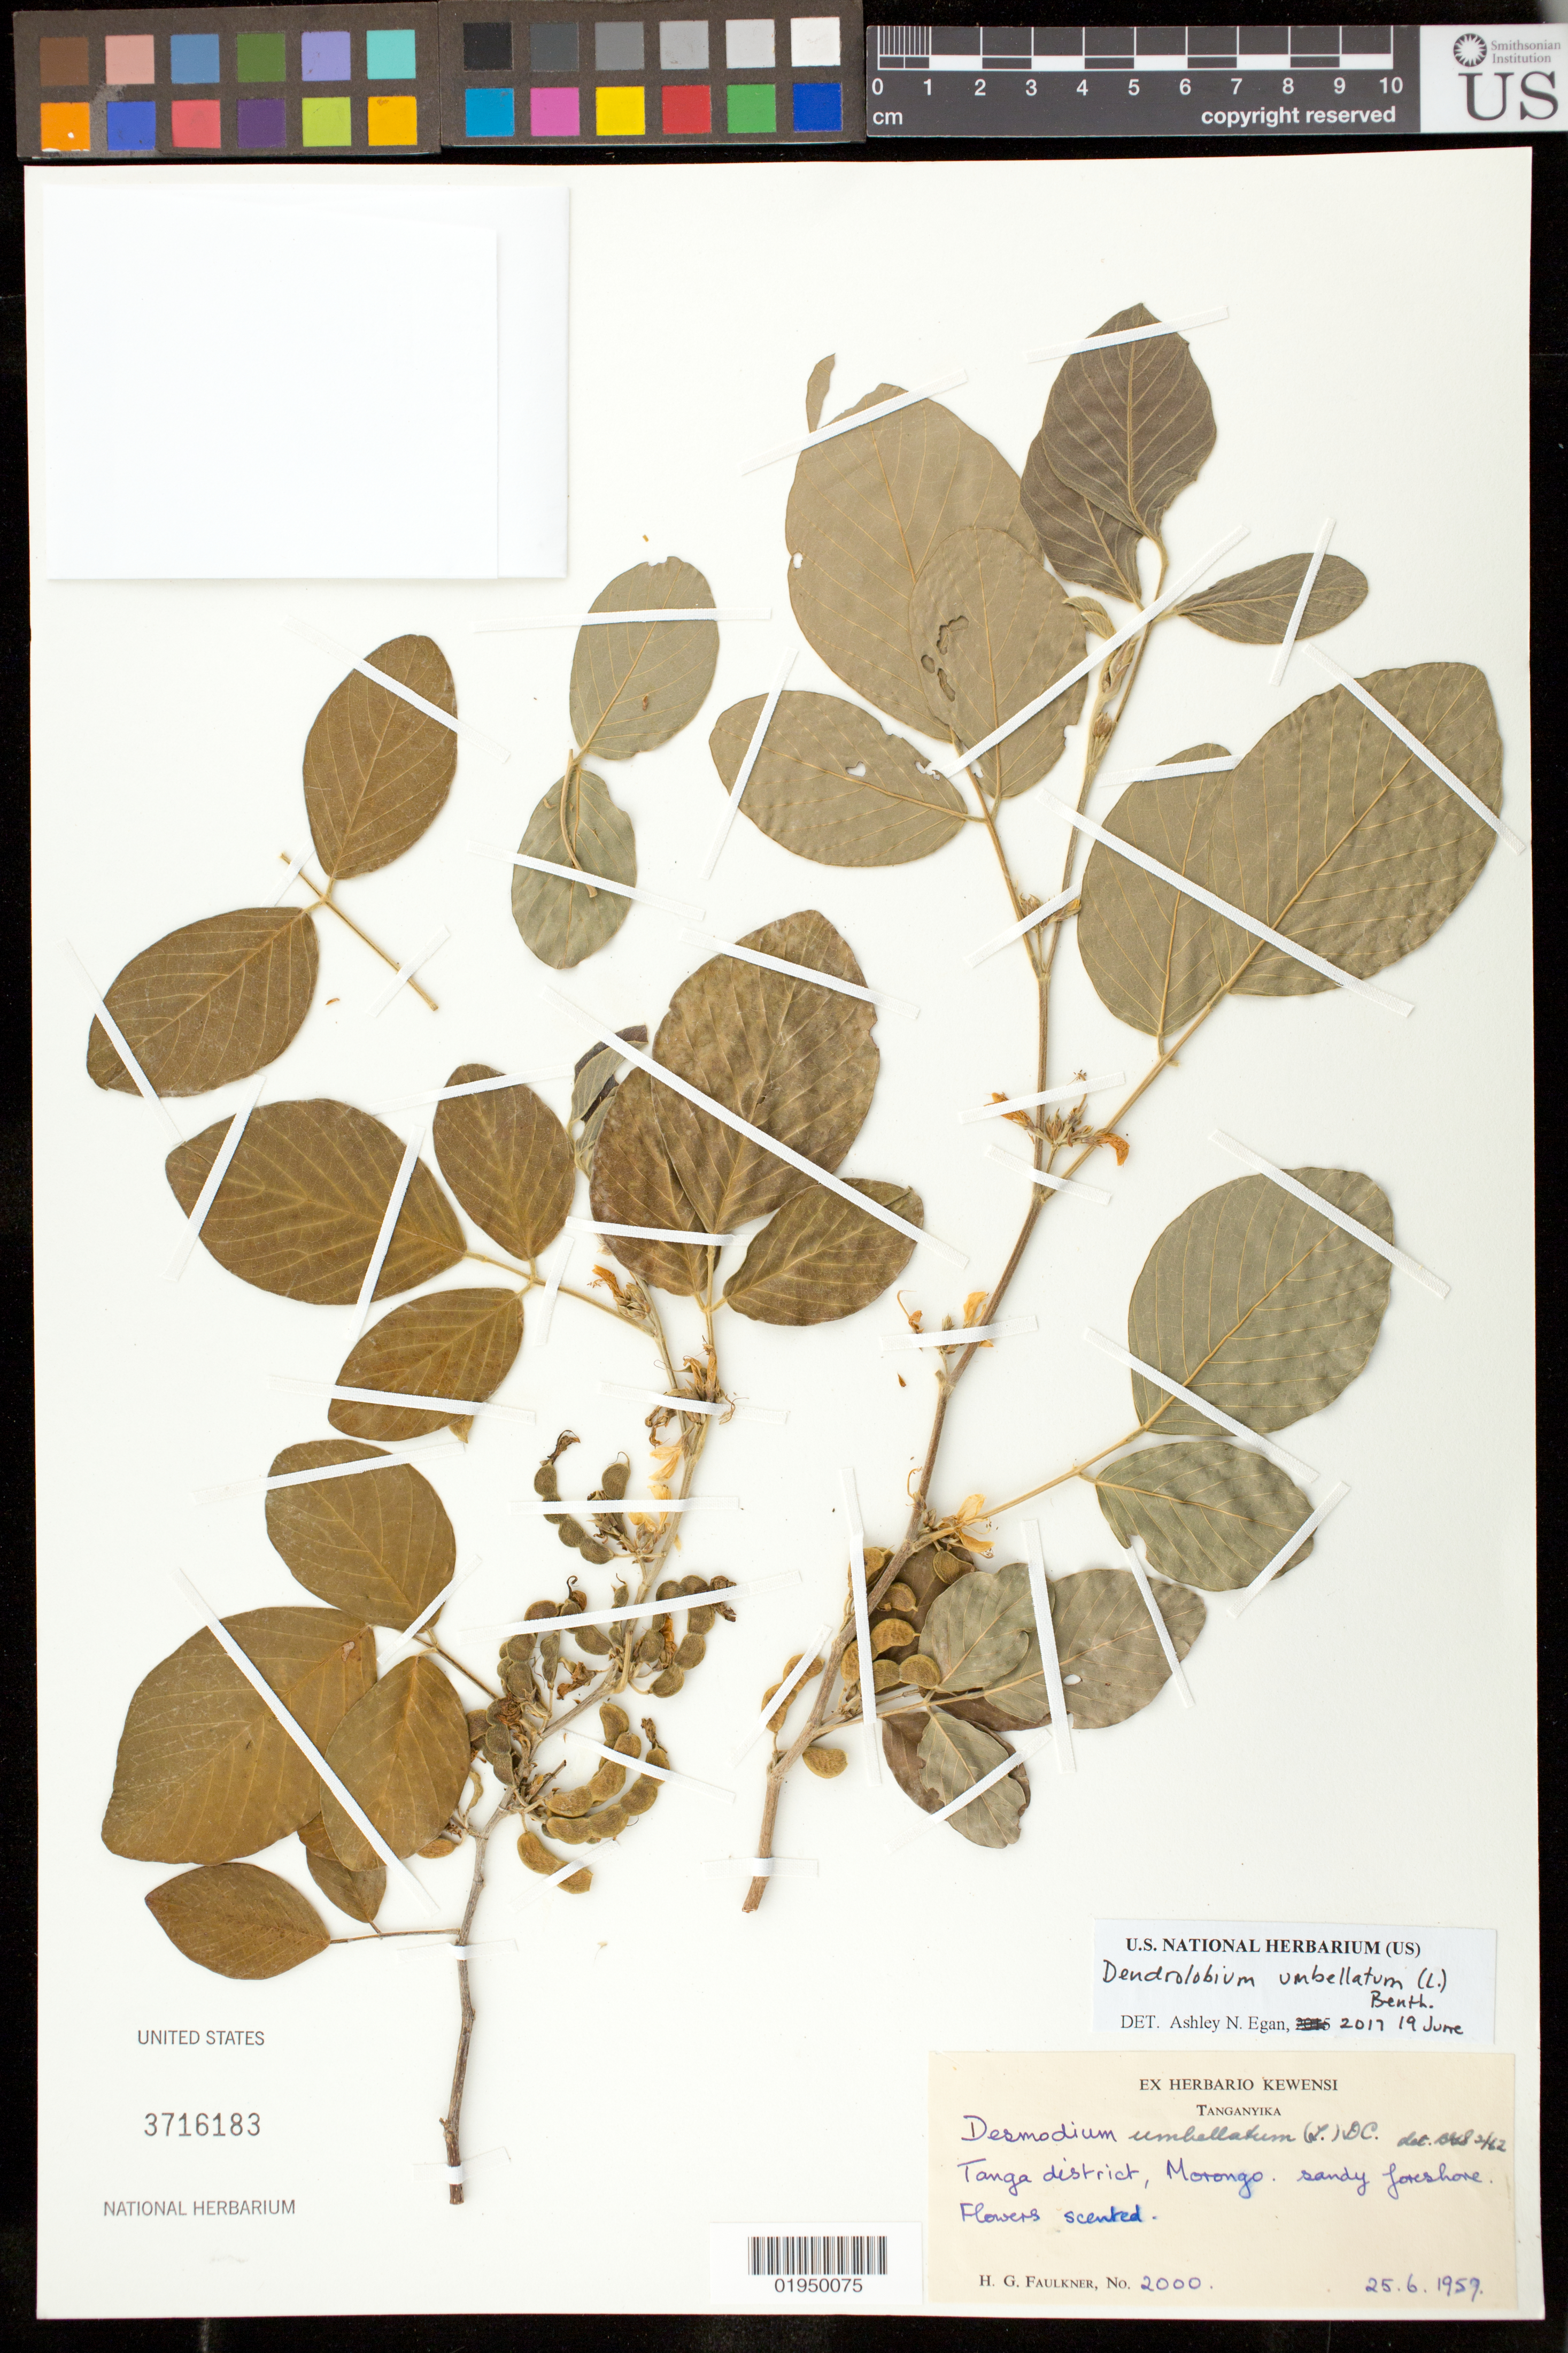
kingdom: Plantae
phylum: Tracheophyta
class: Magnoliopsida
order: Fabales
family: Fabaceae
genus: Dendrolobium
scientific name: Dendrolobium umbellatum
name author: (L.) Benth.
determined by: Egan, Ashley N., (US), Smithsonian Institution - National Museum of Natural History (UNITED STATES)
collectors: H. Faulkner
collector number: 2000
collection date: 1957-06-25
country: Tanzania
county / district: Tanga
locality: Tanganyika. Motongo.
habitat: Sandy foreshore.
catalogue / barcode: US 3716183